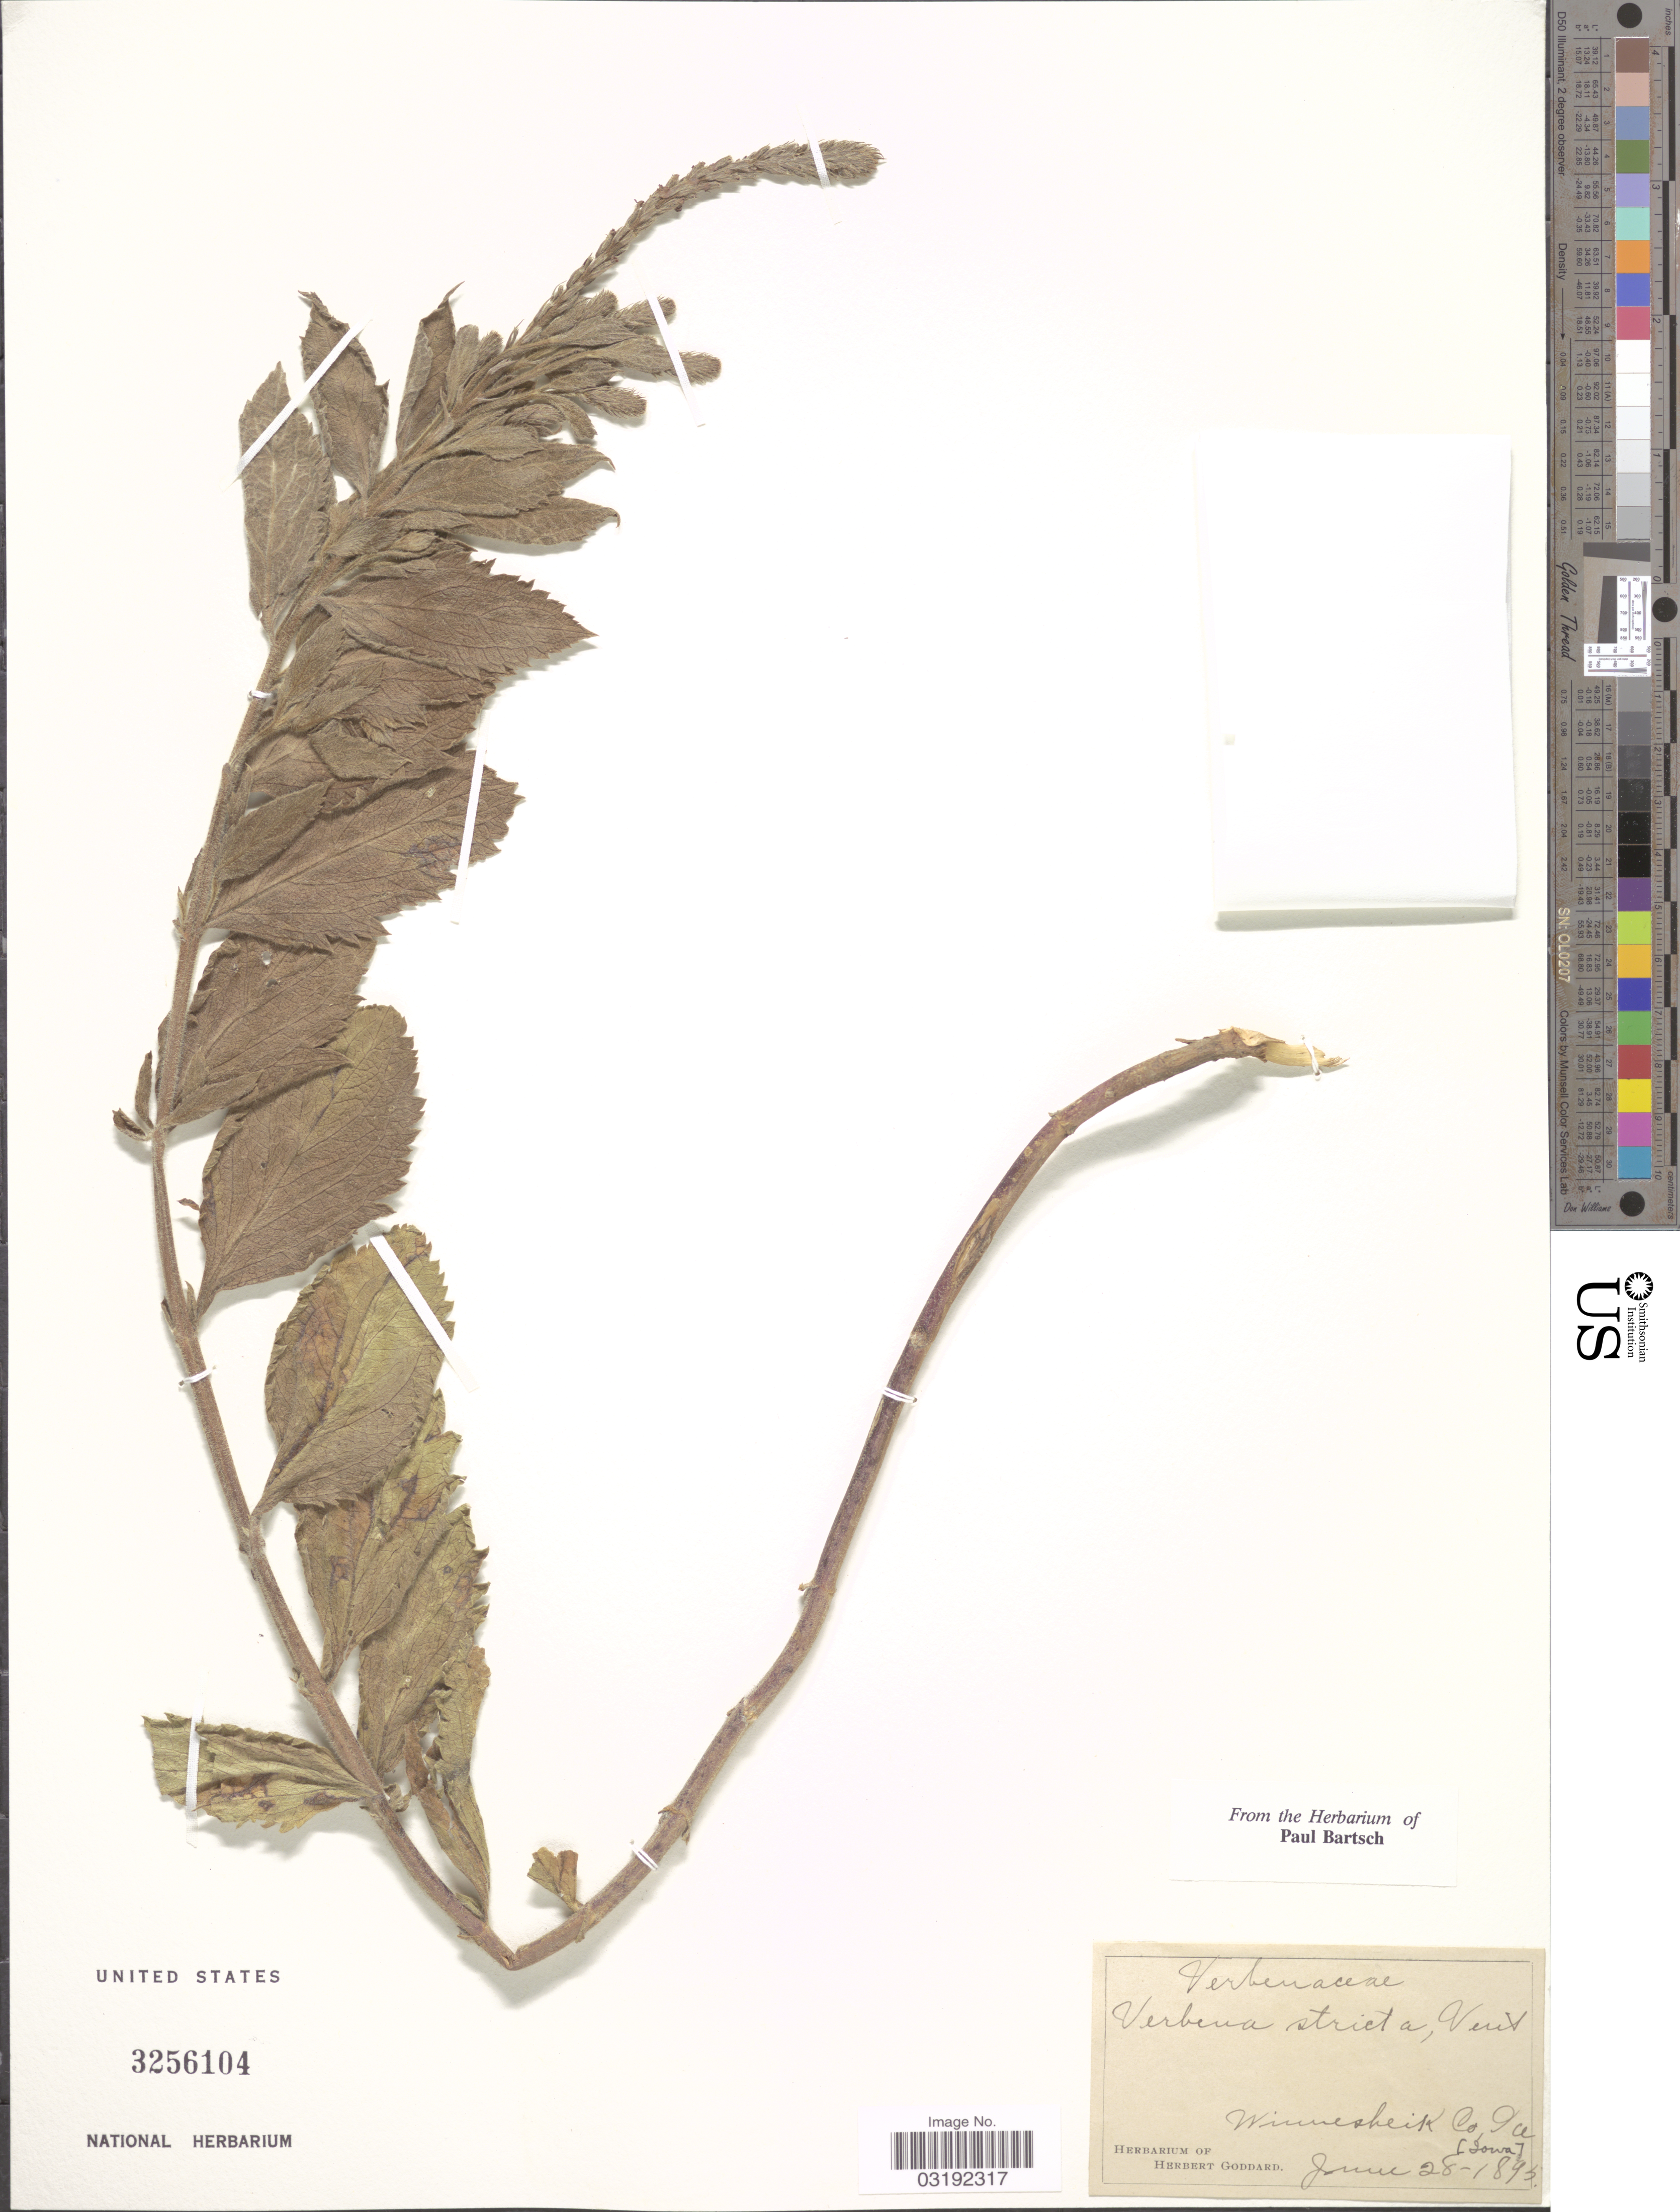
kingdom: Plantae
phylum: Tracheophyta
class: Magnoliopsida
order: Lamiales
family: Verbenaceae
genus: Verbena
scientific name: Verbena stricta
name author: Vent.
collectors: ex herb. Herbert Goddard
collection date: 1893-06-28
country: United States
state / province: Iowa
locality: Winnesheik Co.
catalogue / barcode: US 3256104